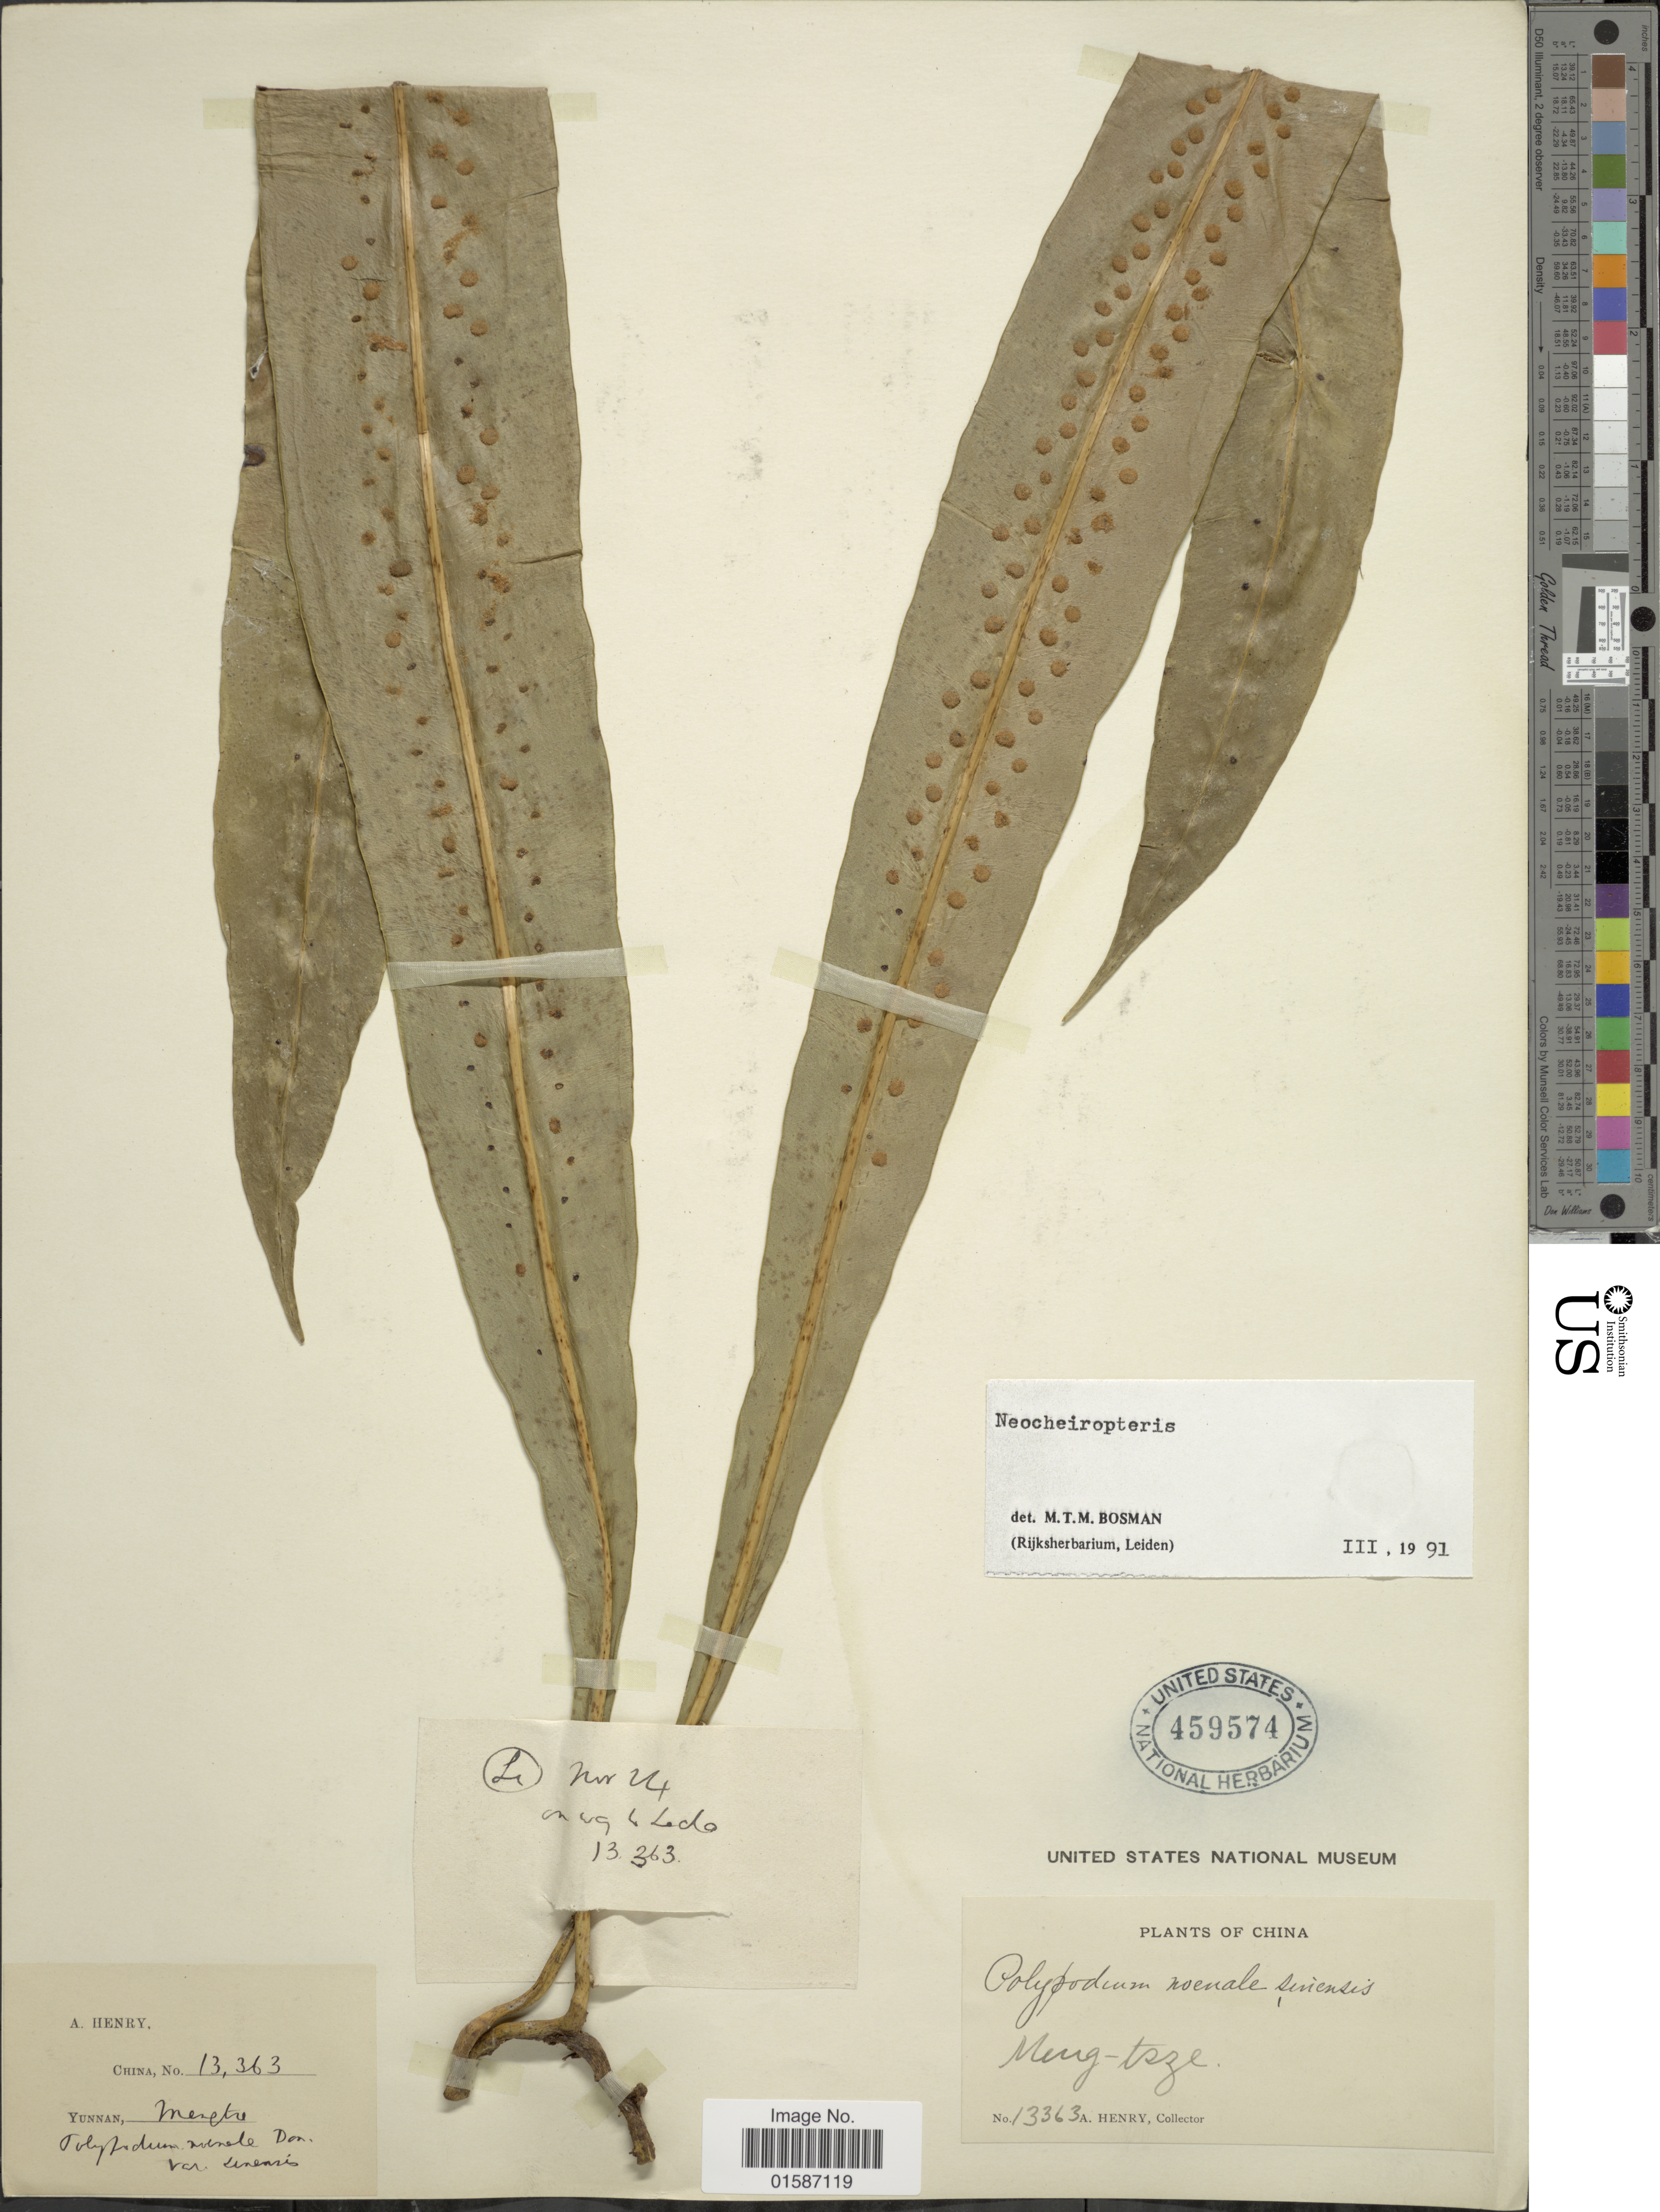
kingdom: Plantae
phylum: Tracheophyta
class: Polypodiopsida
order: Polypodiales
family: Polypodiaceae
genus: Tricholepidium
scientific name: Tricholepidium normale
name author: (D. Don) Ching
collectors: A. Henry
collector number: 13363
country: China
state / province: Yunnan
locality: Meng-tsze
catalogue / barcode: US 459574